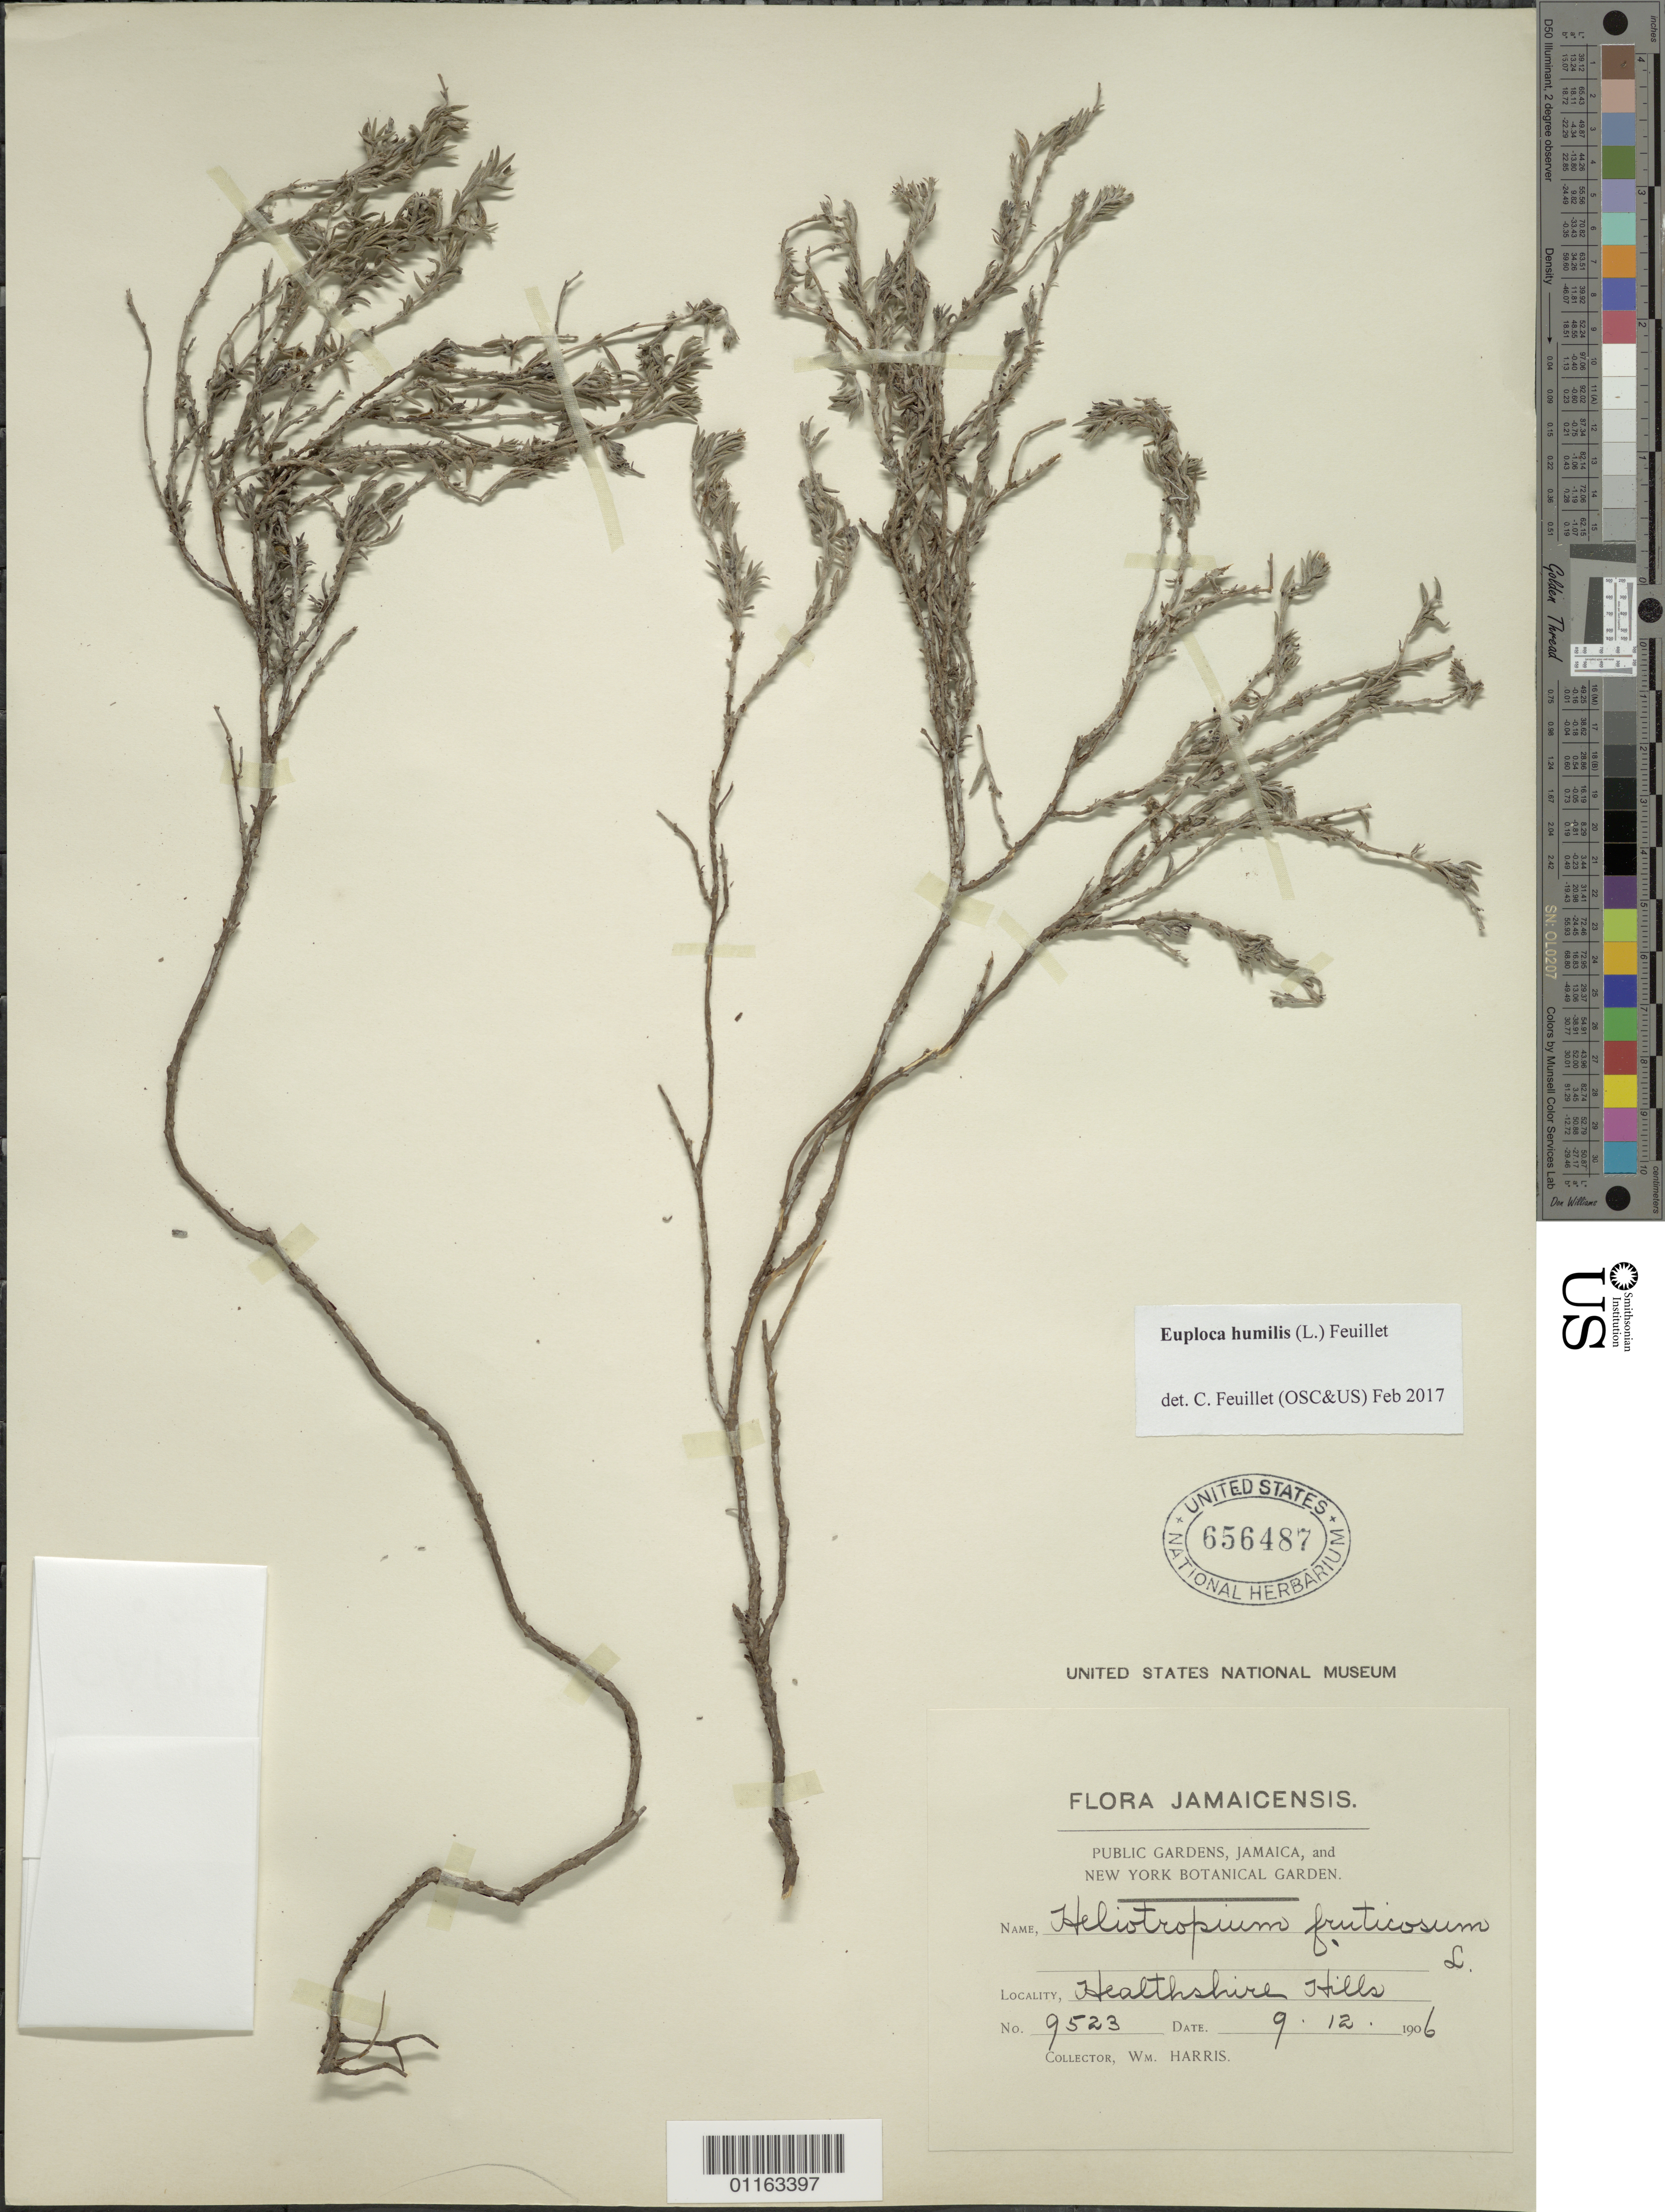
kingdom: Plantae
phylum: Tracheophyta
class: Magnoliopsida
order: Boraginales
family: Heliotropiaceae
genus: Euploca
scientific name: Euploca humilis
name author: (L.) Feuillet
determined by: Feuillet, C.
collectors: W. Harris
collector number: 9523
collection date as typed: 12 Sep 1906 or 09 Dec 1906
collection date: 1906-09-12 or 1906-12-09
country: Jamaica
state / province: Saint Catherine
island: Jamaica I.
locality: Healthshire Hills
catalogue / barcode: US 656487